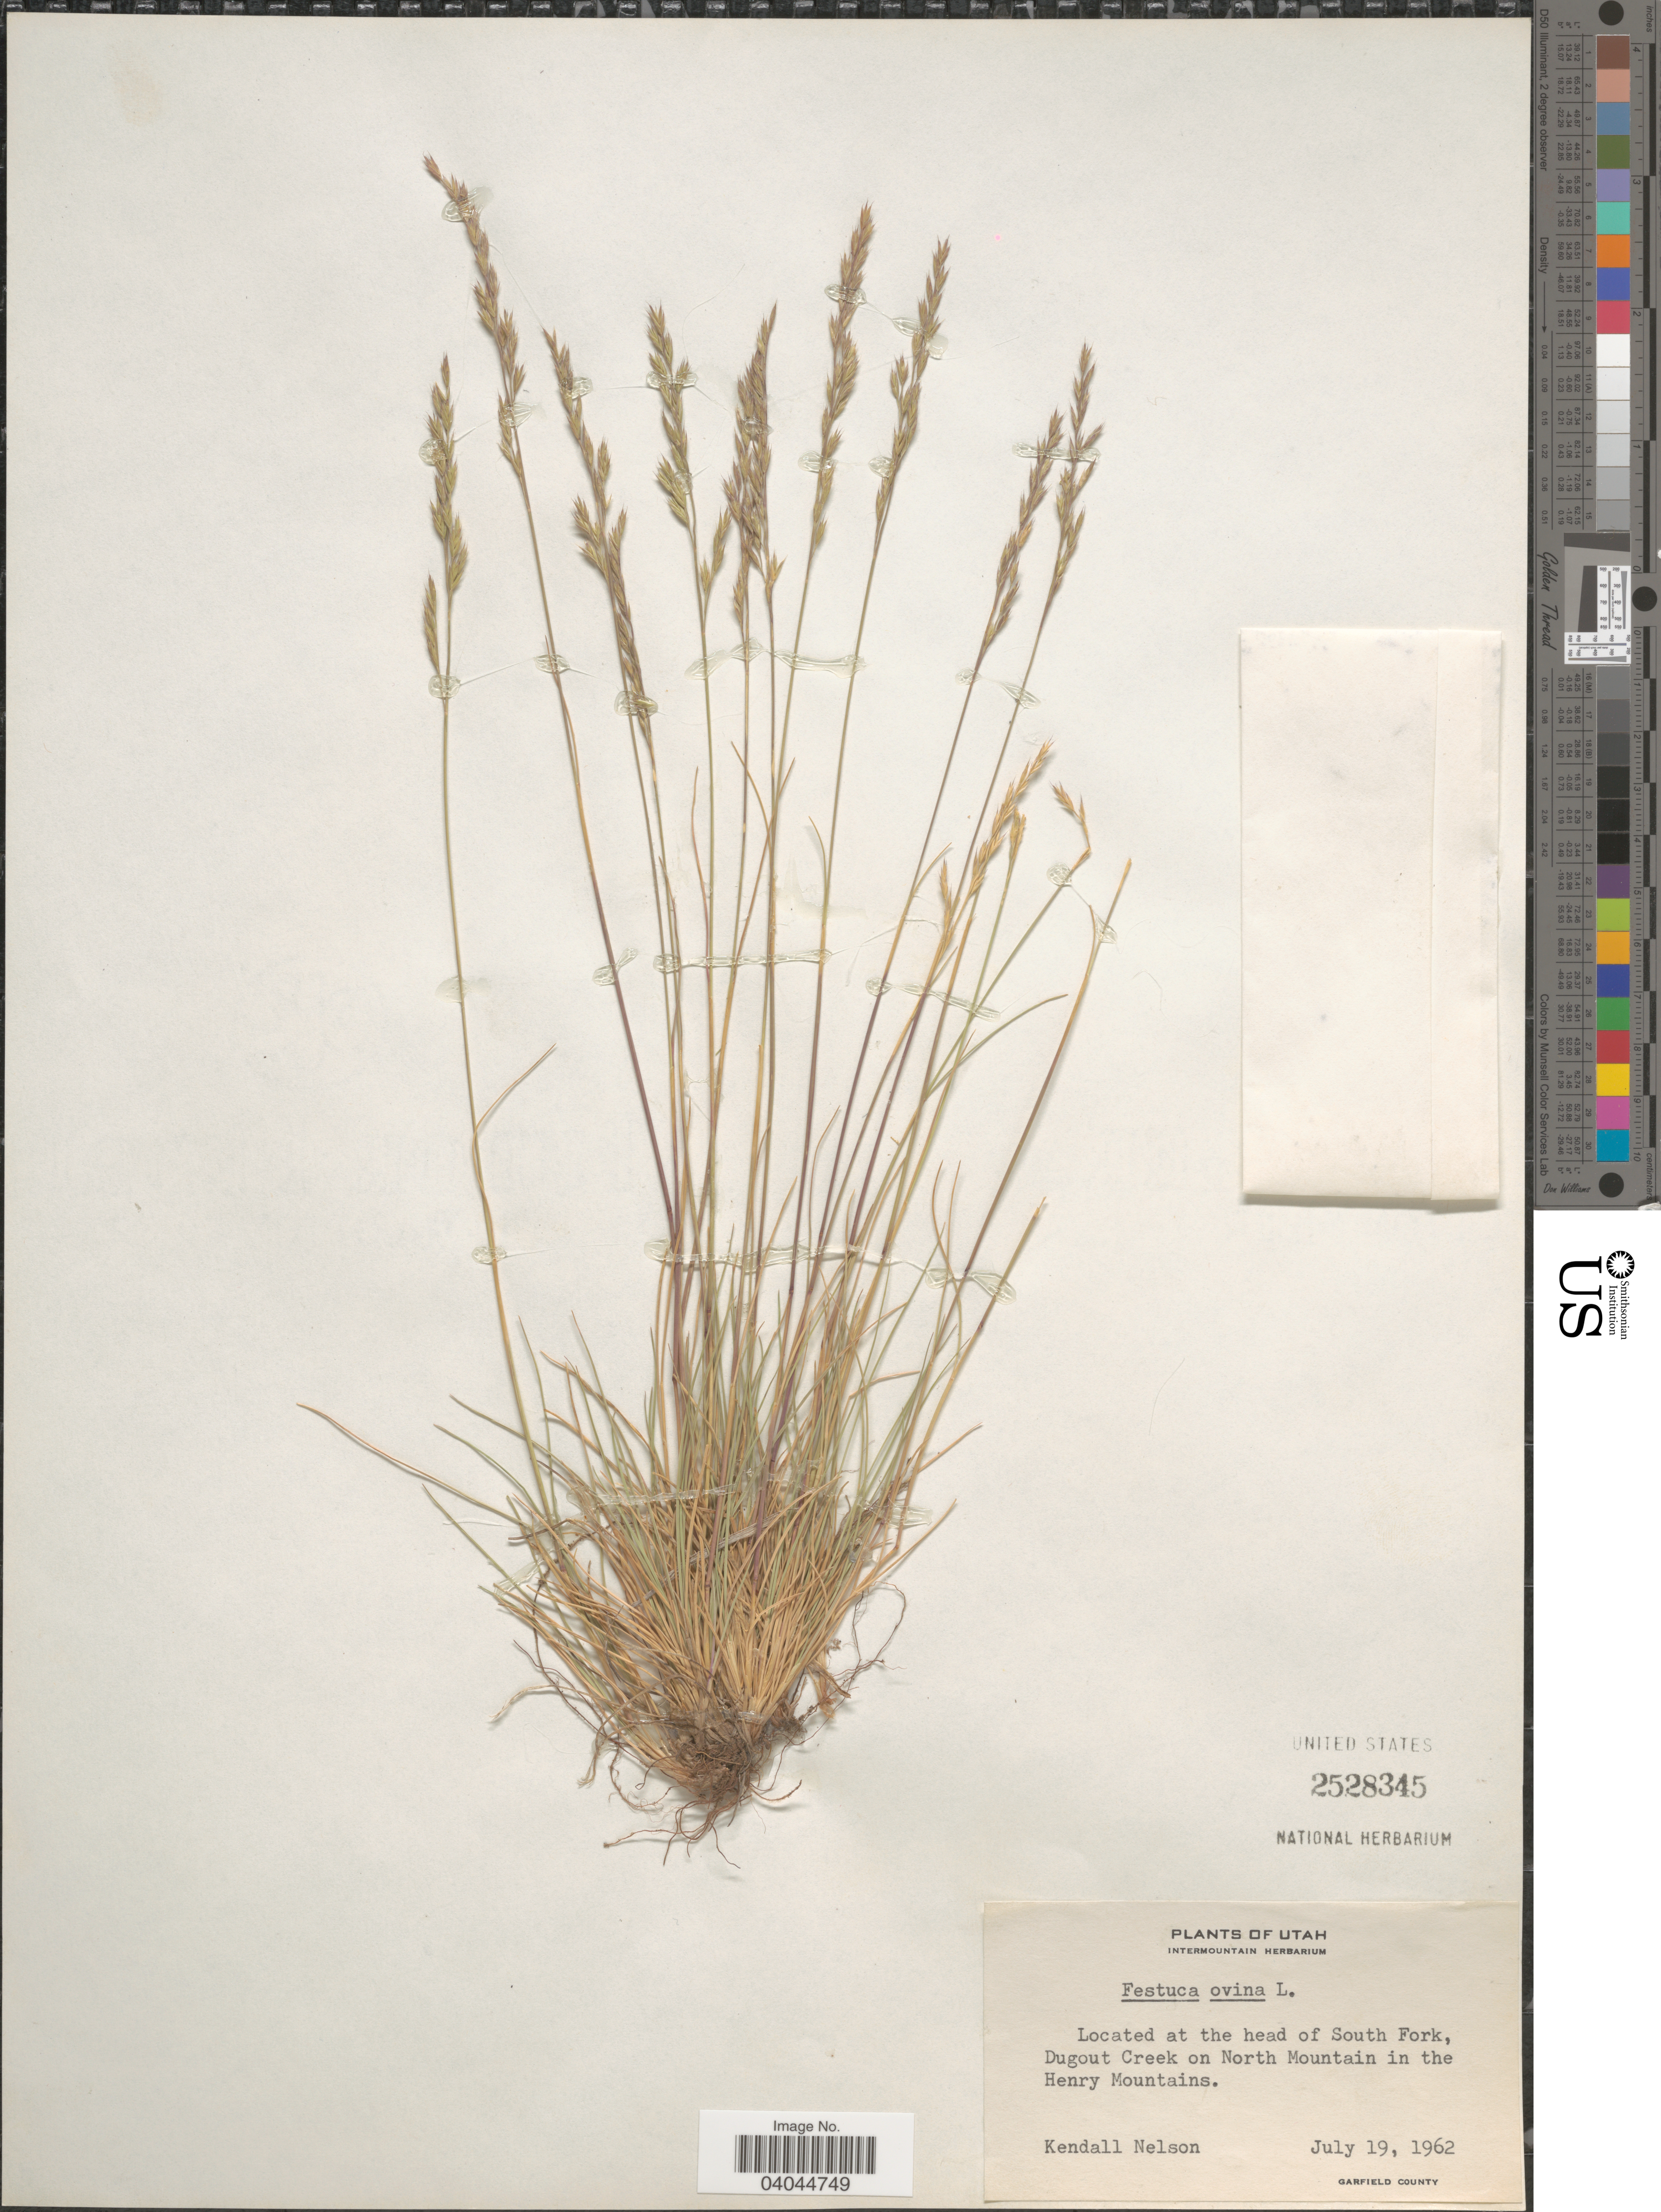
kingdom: Plantae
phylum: Tracheophyta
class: Liliopsida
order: Poales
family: Poaceae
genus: Festuca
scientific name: Festuca ovina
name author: L.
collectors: K. Nelson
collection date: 1962-07-19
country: United States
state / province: Utah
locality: At the head of South Fork, Dugout Creek on North Mountain in the Henry Mountains.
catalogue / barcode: US 2528345